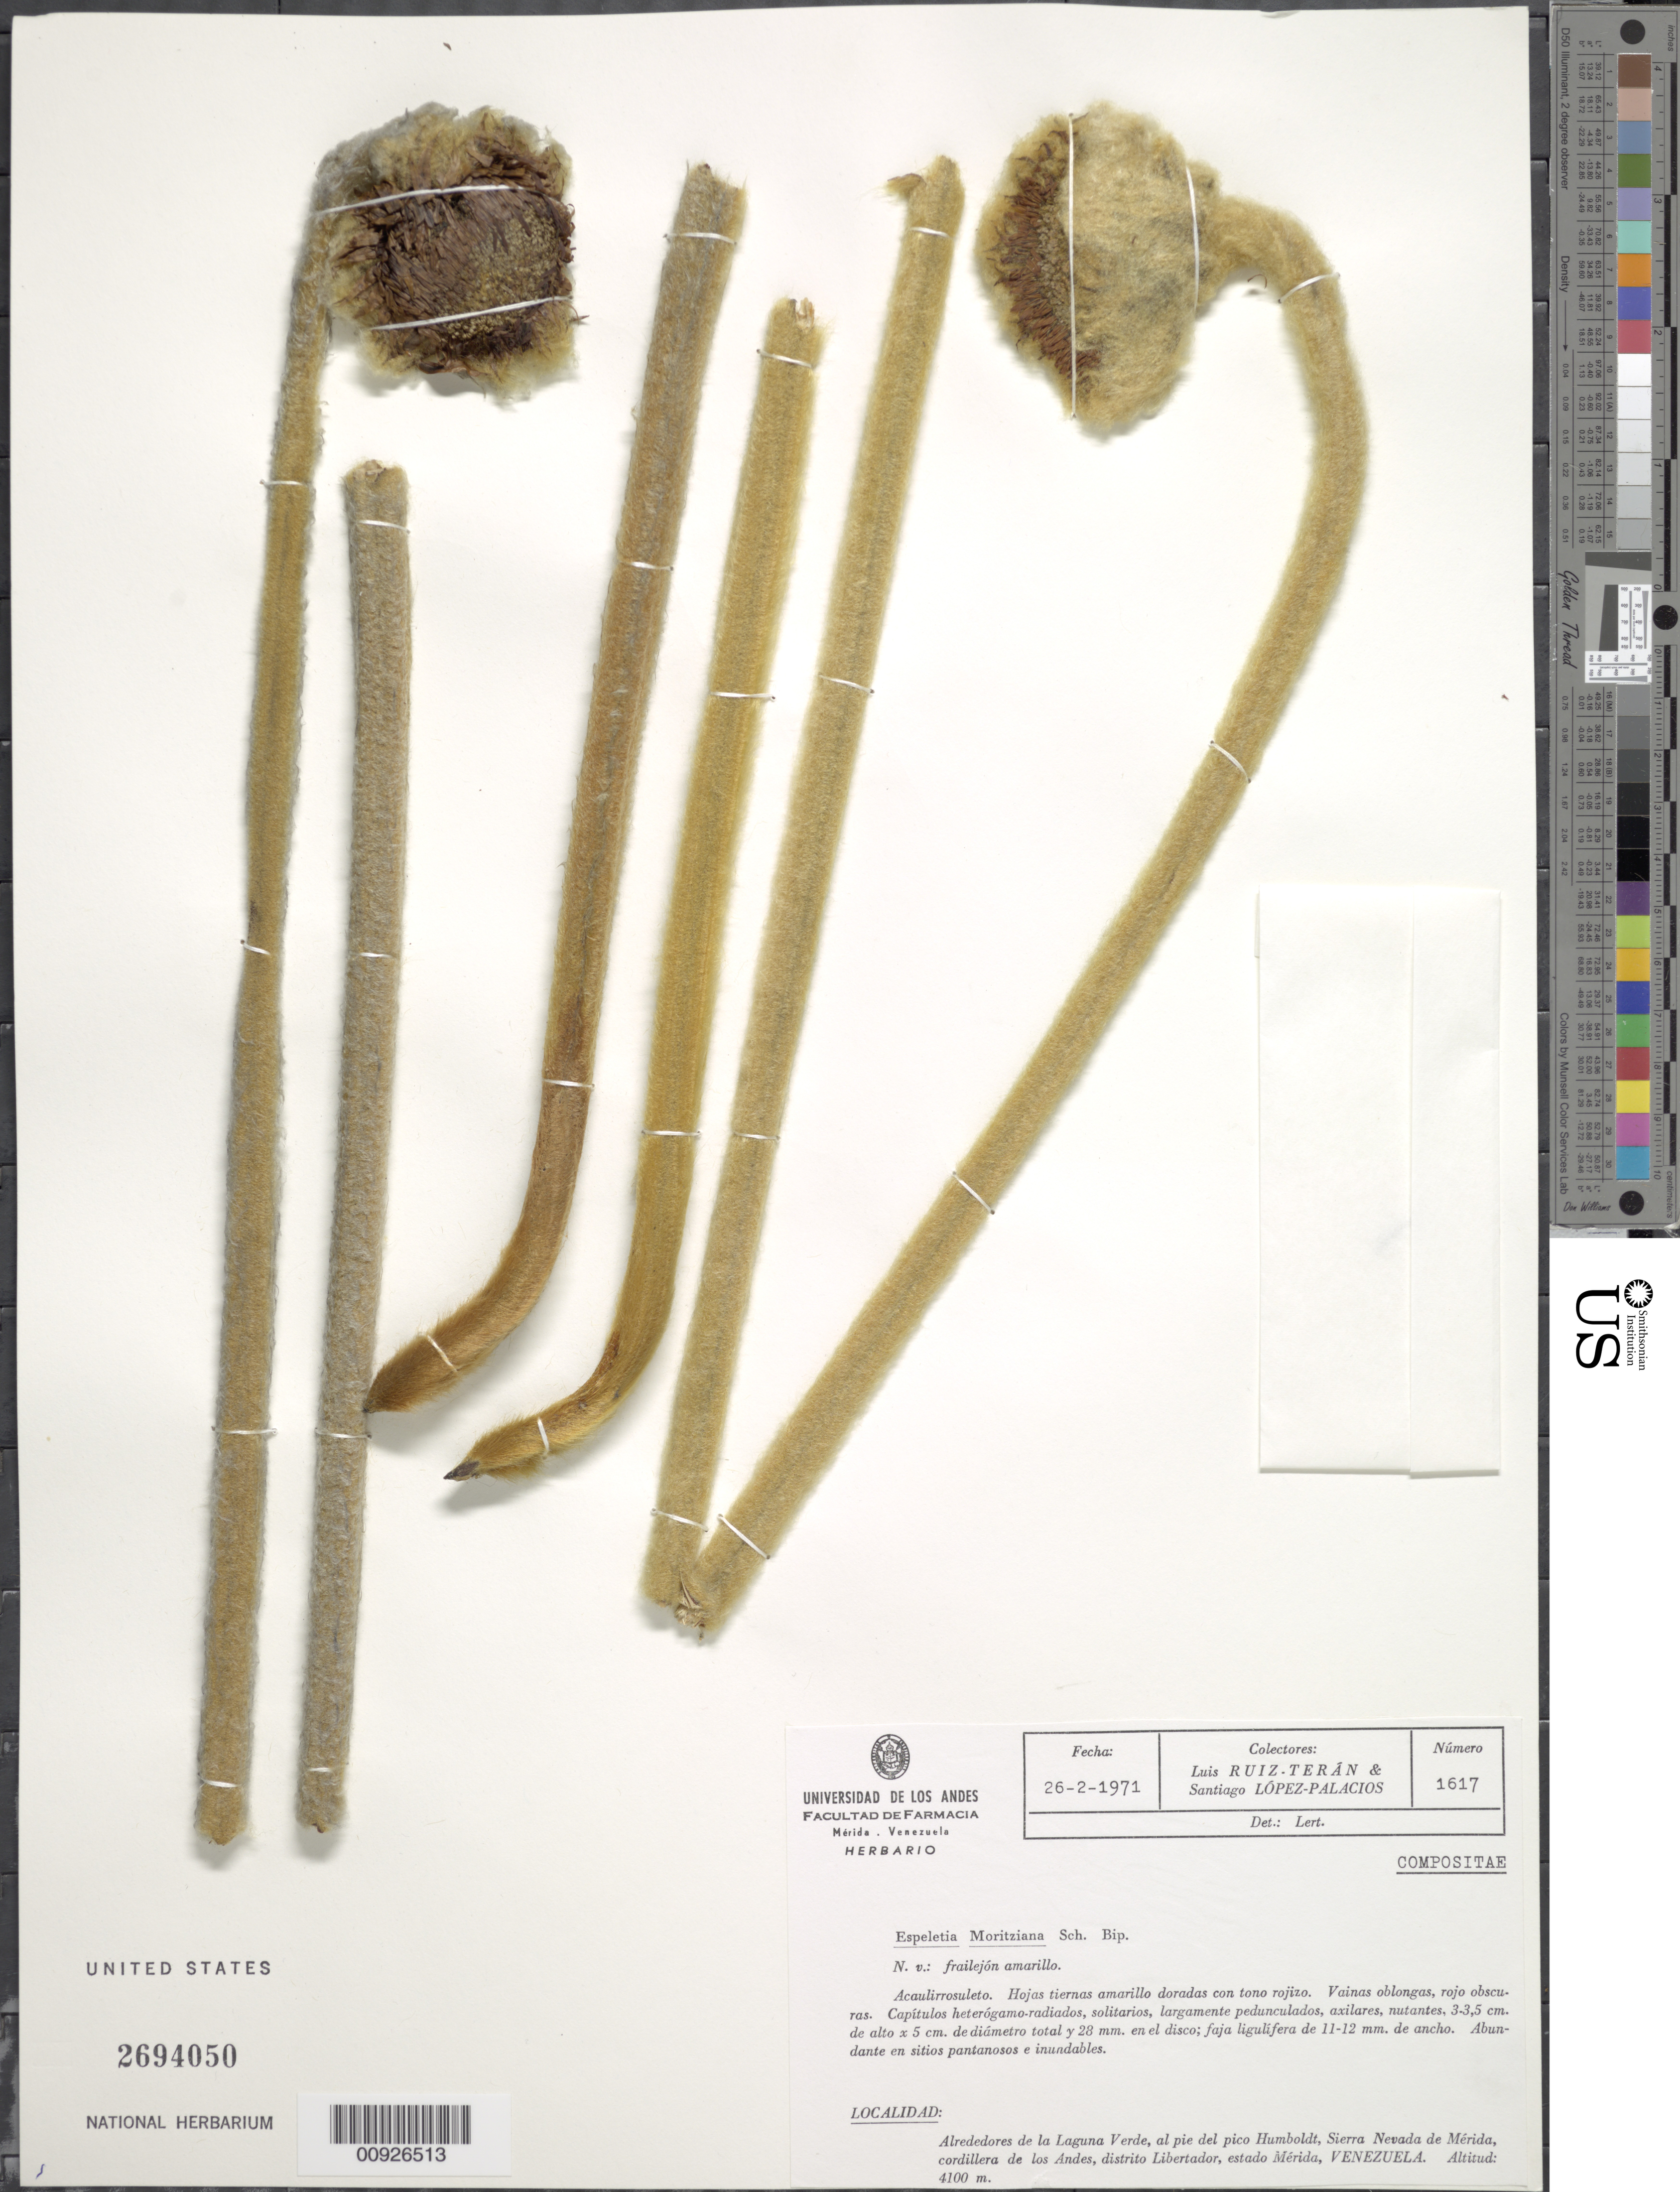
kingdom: Plantae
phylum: Tracheophyta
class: Magnoliopsida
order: Asterales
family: Asteraceae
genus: Coespeletia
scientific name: Coespeletia moritziana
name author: (Sch. Bip. ex Wedd.) Cuatrec.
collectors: L. E. Ruíz-Terán & S. López-Palacios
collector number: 1617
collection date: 1971-02-26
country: Venezuela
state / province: Mérida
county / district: Libertador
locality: Alrededores de la Laguna Verde, al pie del pico Humboldt, Sierra Nevada de Mérida, cordillera de los Andes.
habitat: Abundante en sitios pantanosos e inundables.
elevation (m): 4100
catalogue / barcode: US 2694050